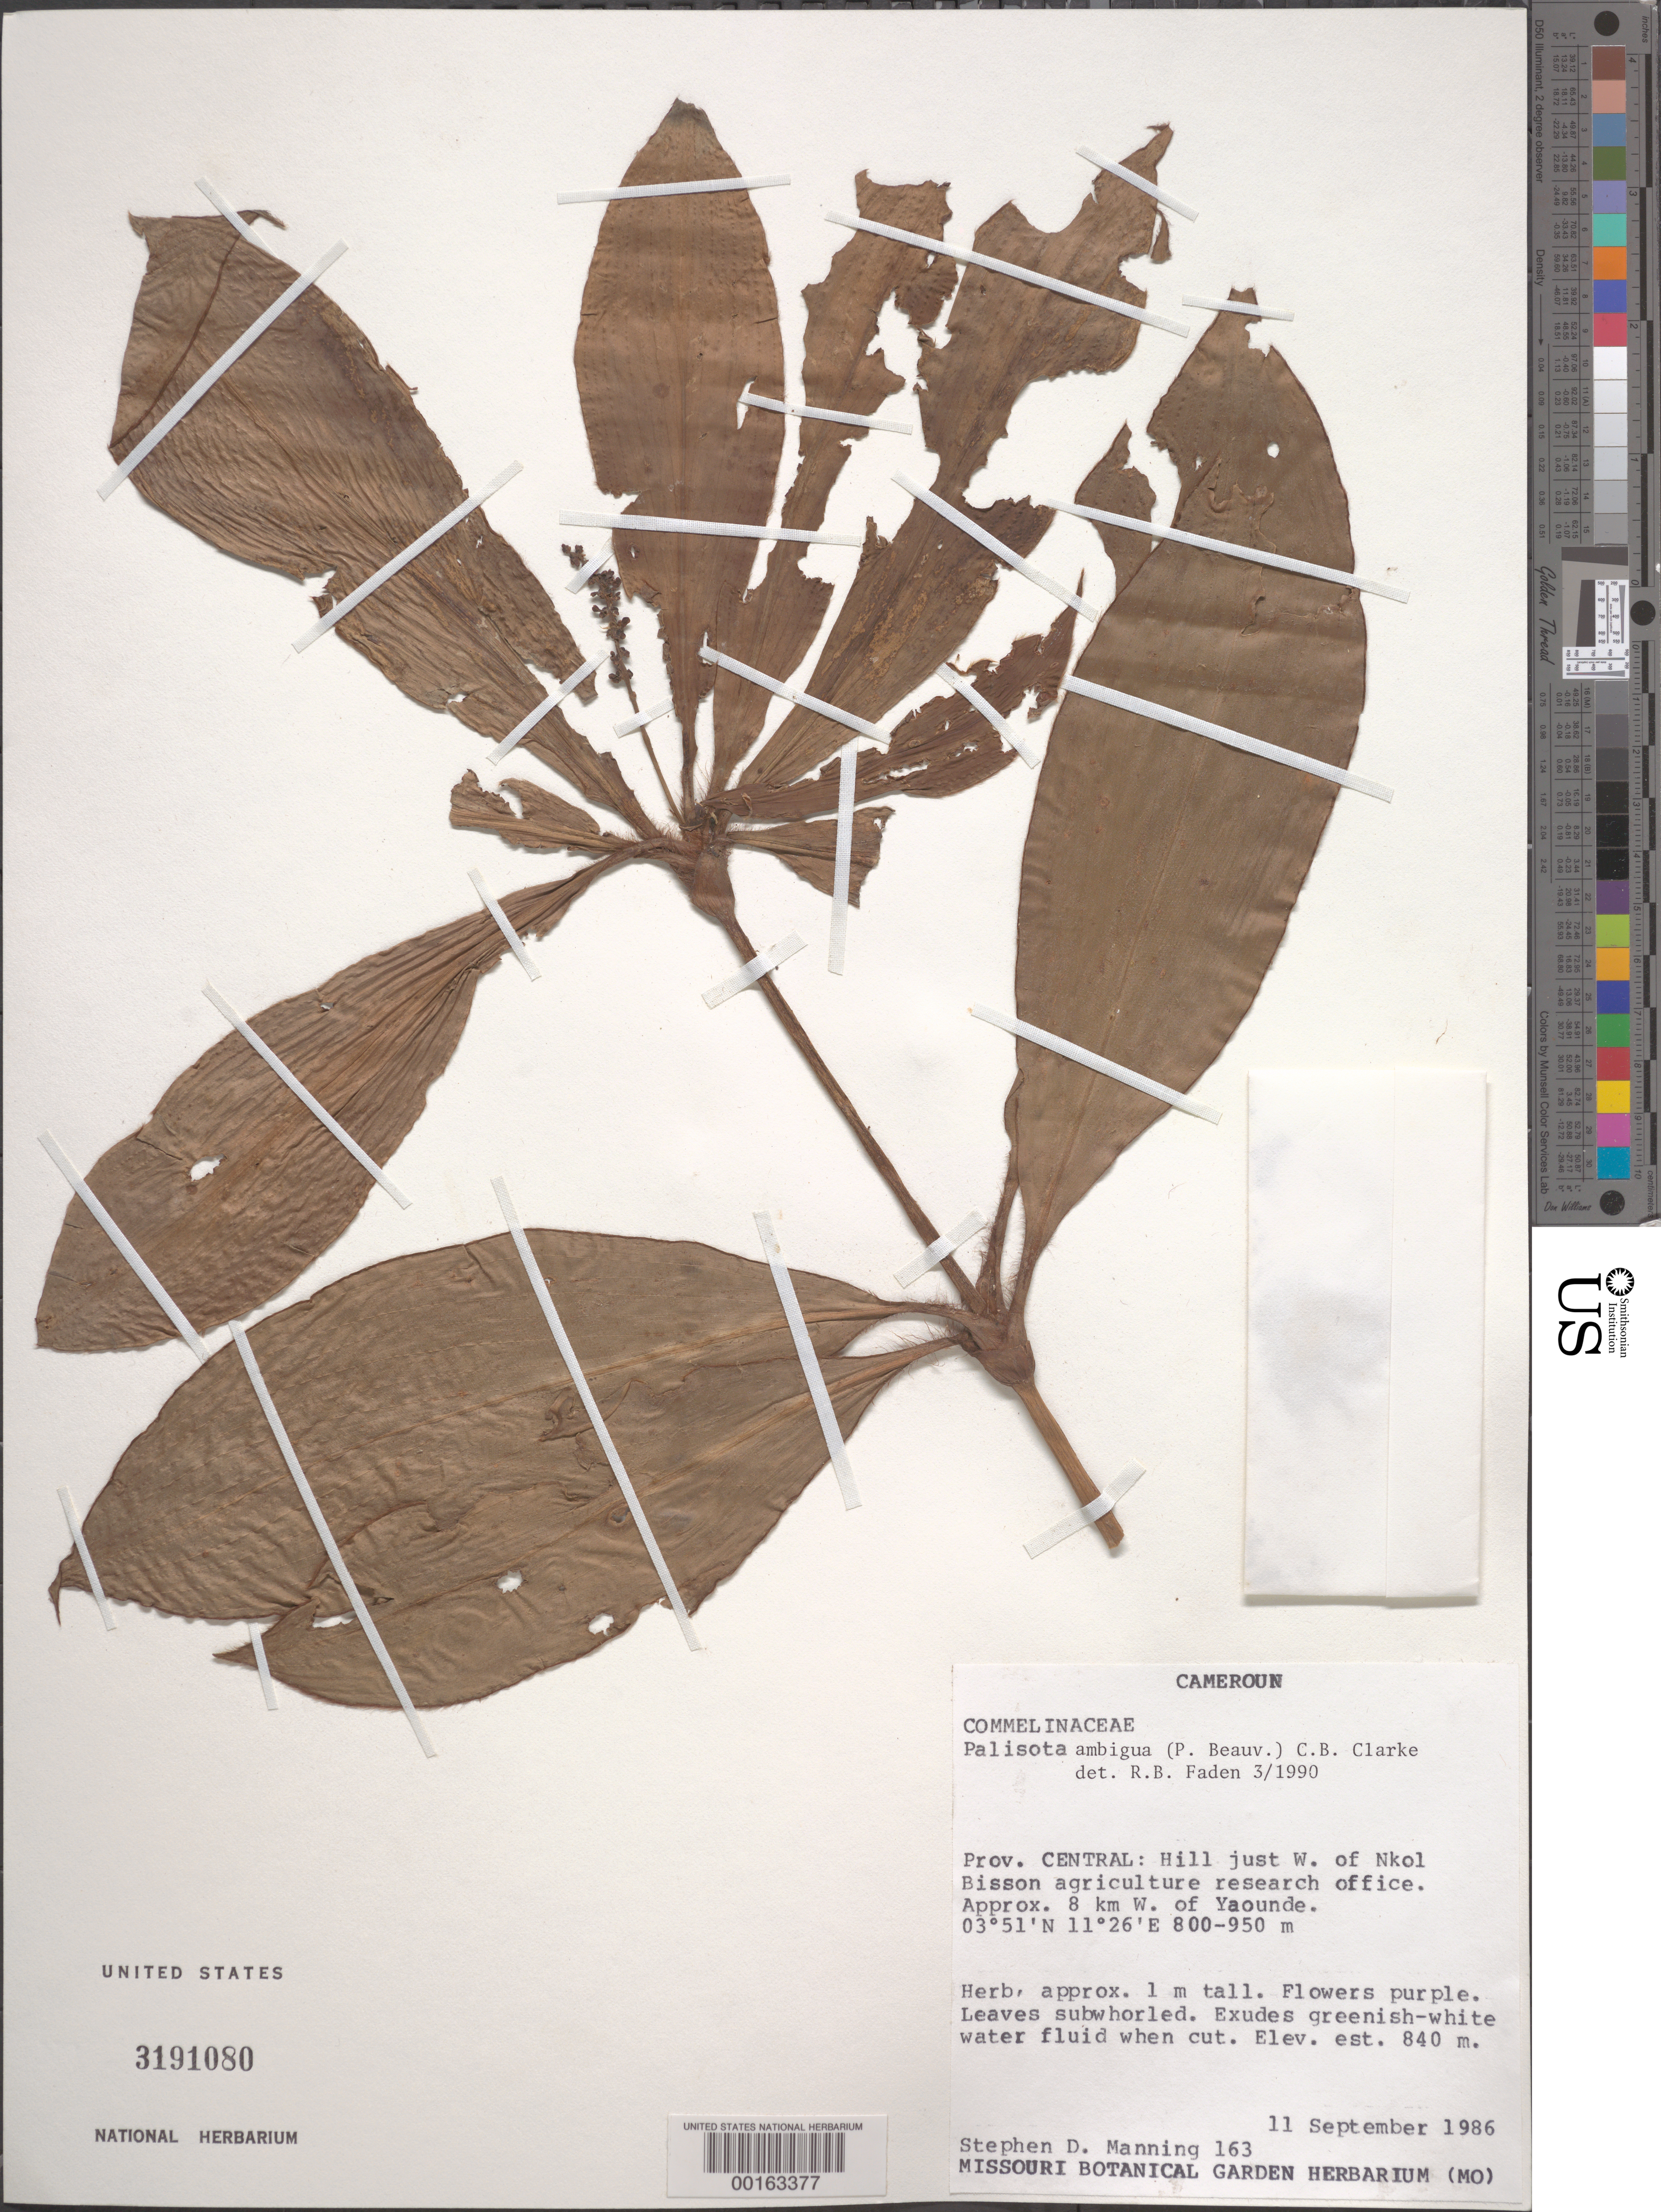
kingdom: Plantae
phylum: Tracheophyta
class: Liliopsida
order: Commelinales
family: Commelinaceae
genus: Palisota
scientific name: Palisota ambigua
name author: (P. Beauv.) C.B. Clarke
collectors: S. Manning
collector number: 163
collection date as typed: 11 Sep 1986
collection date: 1986-09-11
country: Cameroon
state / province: Centre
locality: Hill w of nkolbisson agriculture research office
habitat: Secondary forest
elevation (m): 840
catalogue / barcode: US 3191080